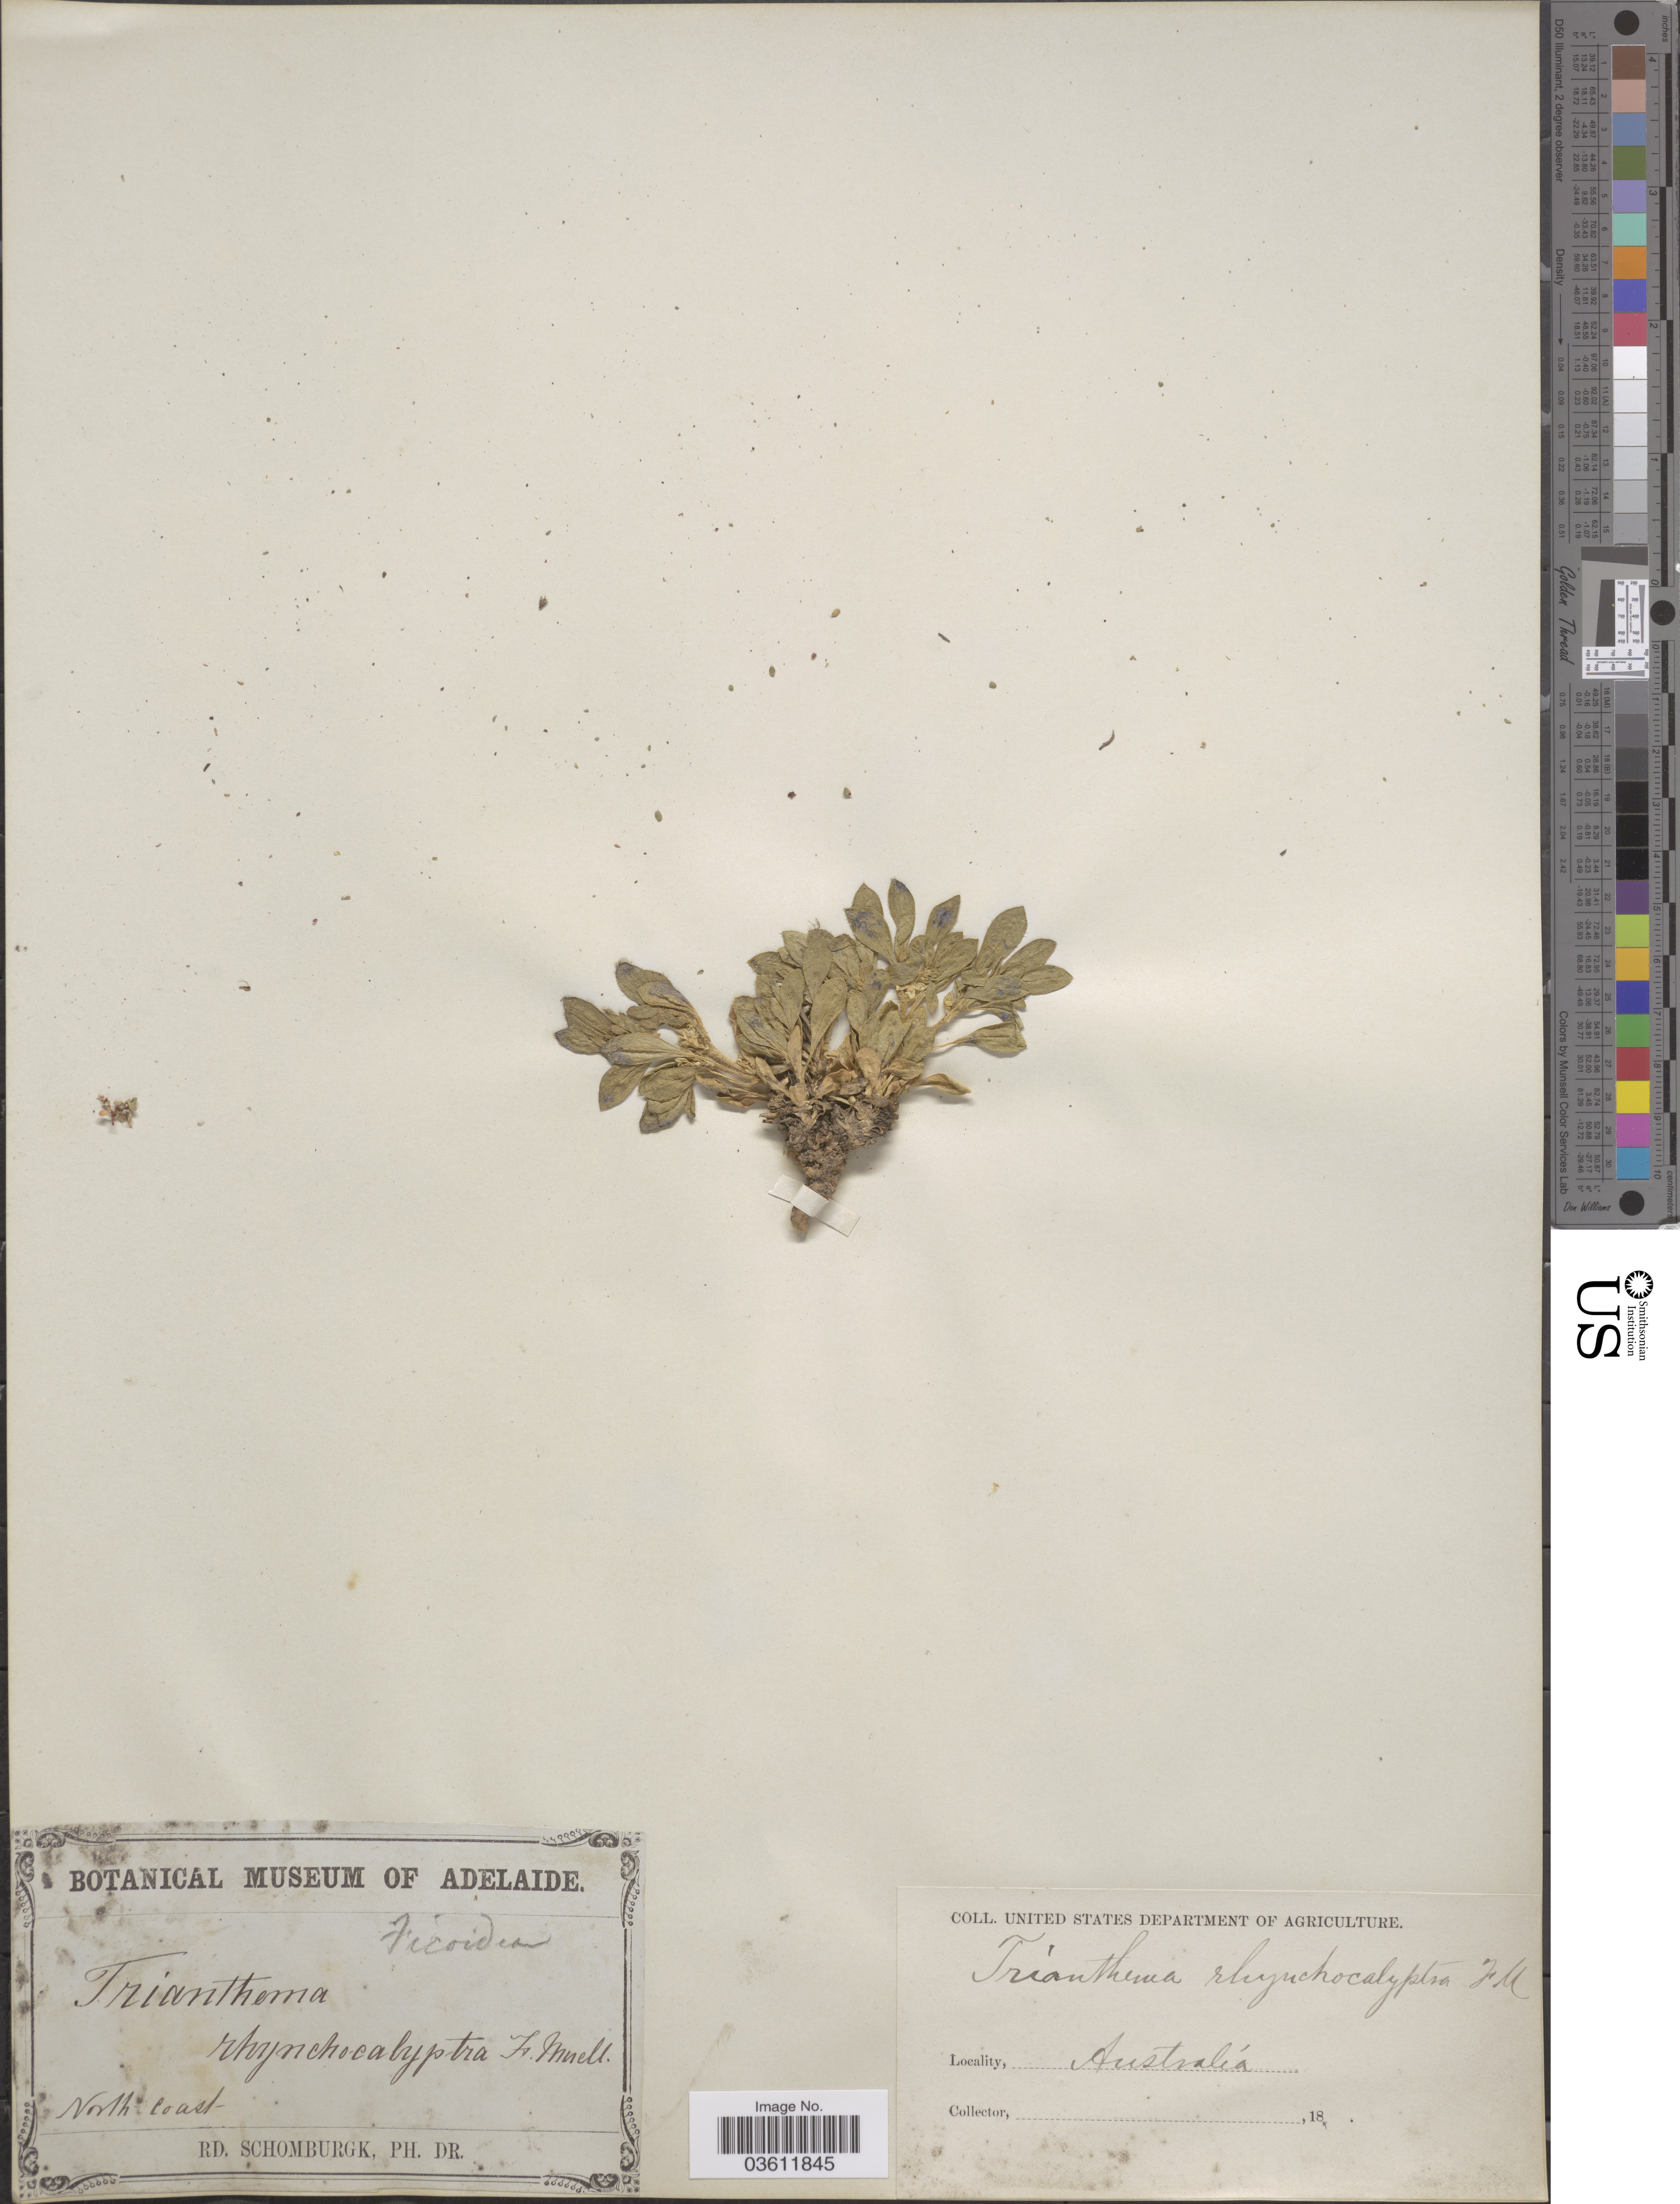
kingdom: Plantae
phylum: Tracheophyta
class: Magnoliopsida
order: Caryophyllales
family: Aizoaceae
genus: Trianthema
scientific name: Trianthema rhynchocalyptrum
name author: F. Muell.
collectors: M. R. Schomburgk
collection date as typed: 18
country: Australia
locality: North Coast.